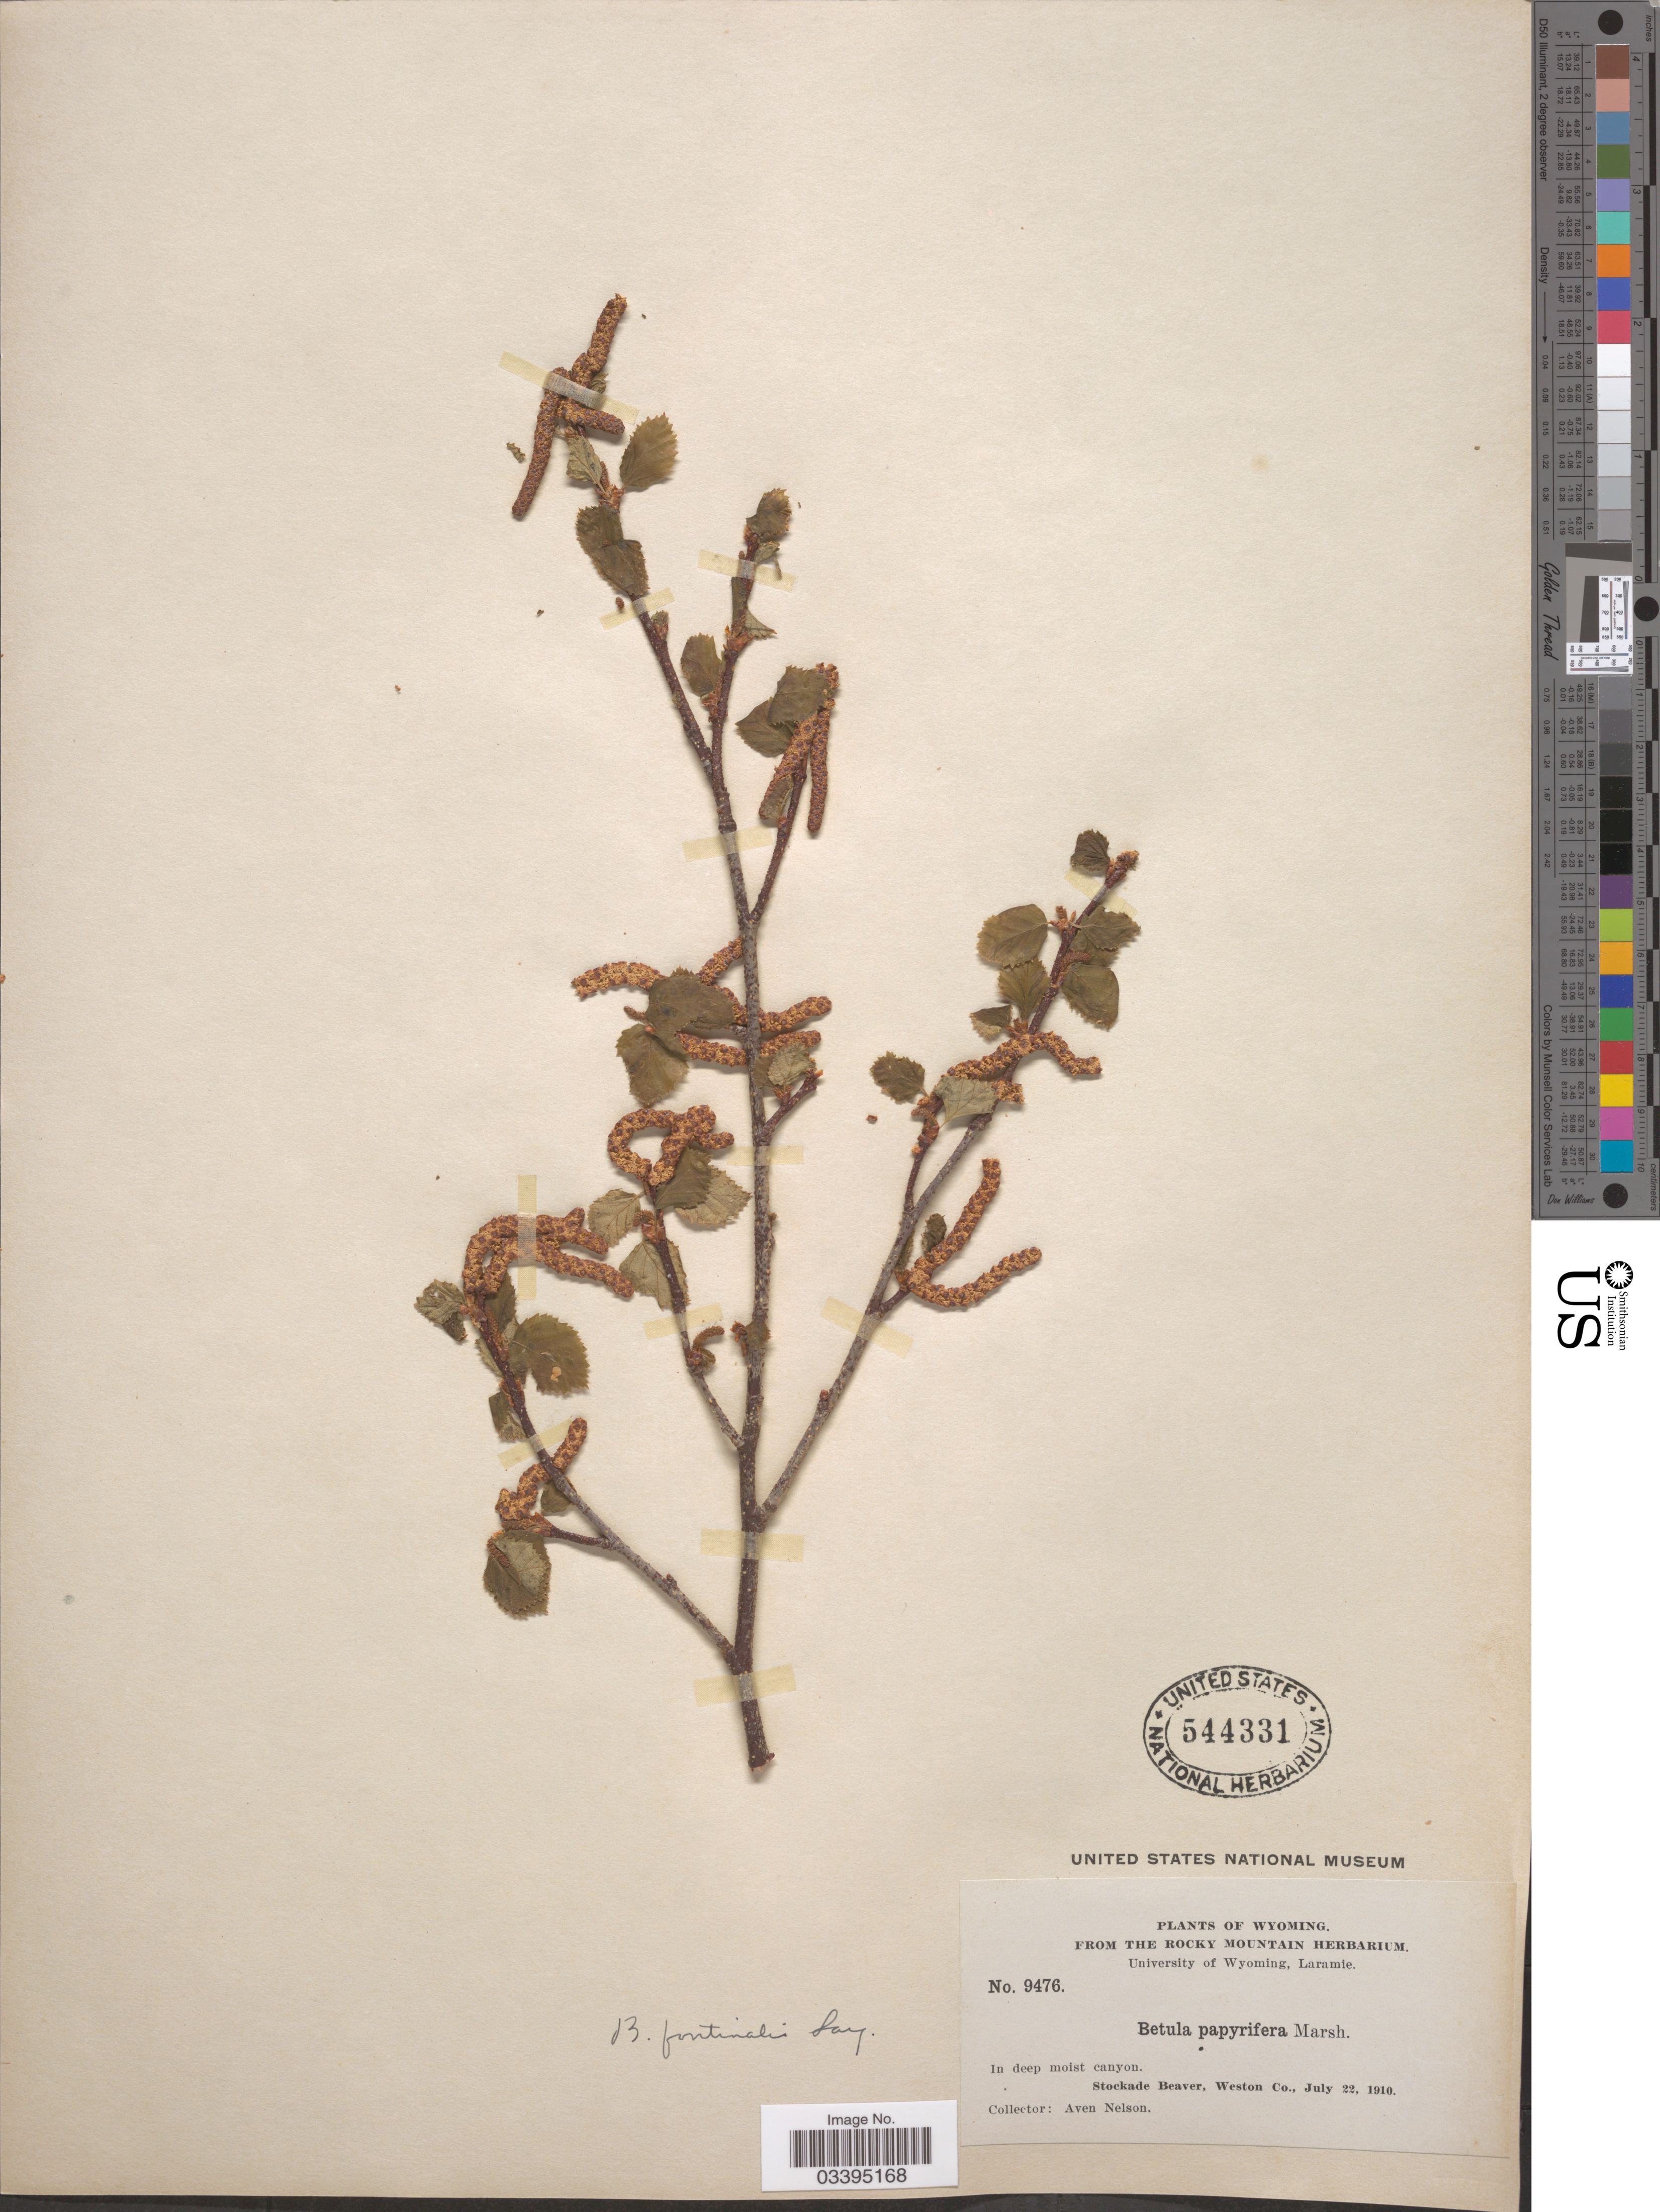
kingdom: Plantae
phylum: Tracheophyta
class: Magnoliopsida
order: Fagales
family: Betulaceae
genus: Betula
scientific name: Betula fontinalis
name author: Sarg.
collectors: A. Nelson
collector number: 9476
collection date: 1910-07-22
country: United States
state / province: Wyoming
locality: Stockade Beaver, Weston Co.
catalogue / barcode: US 544331